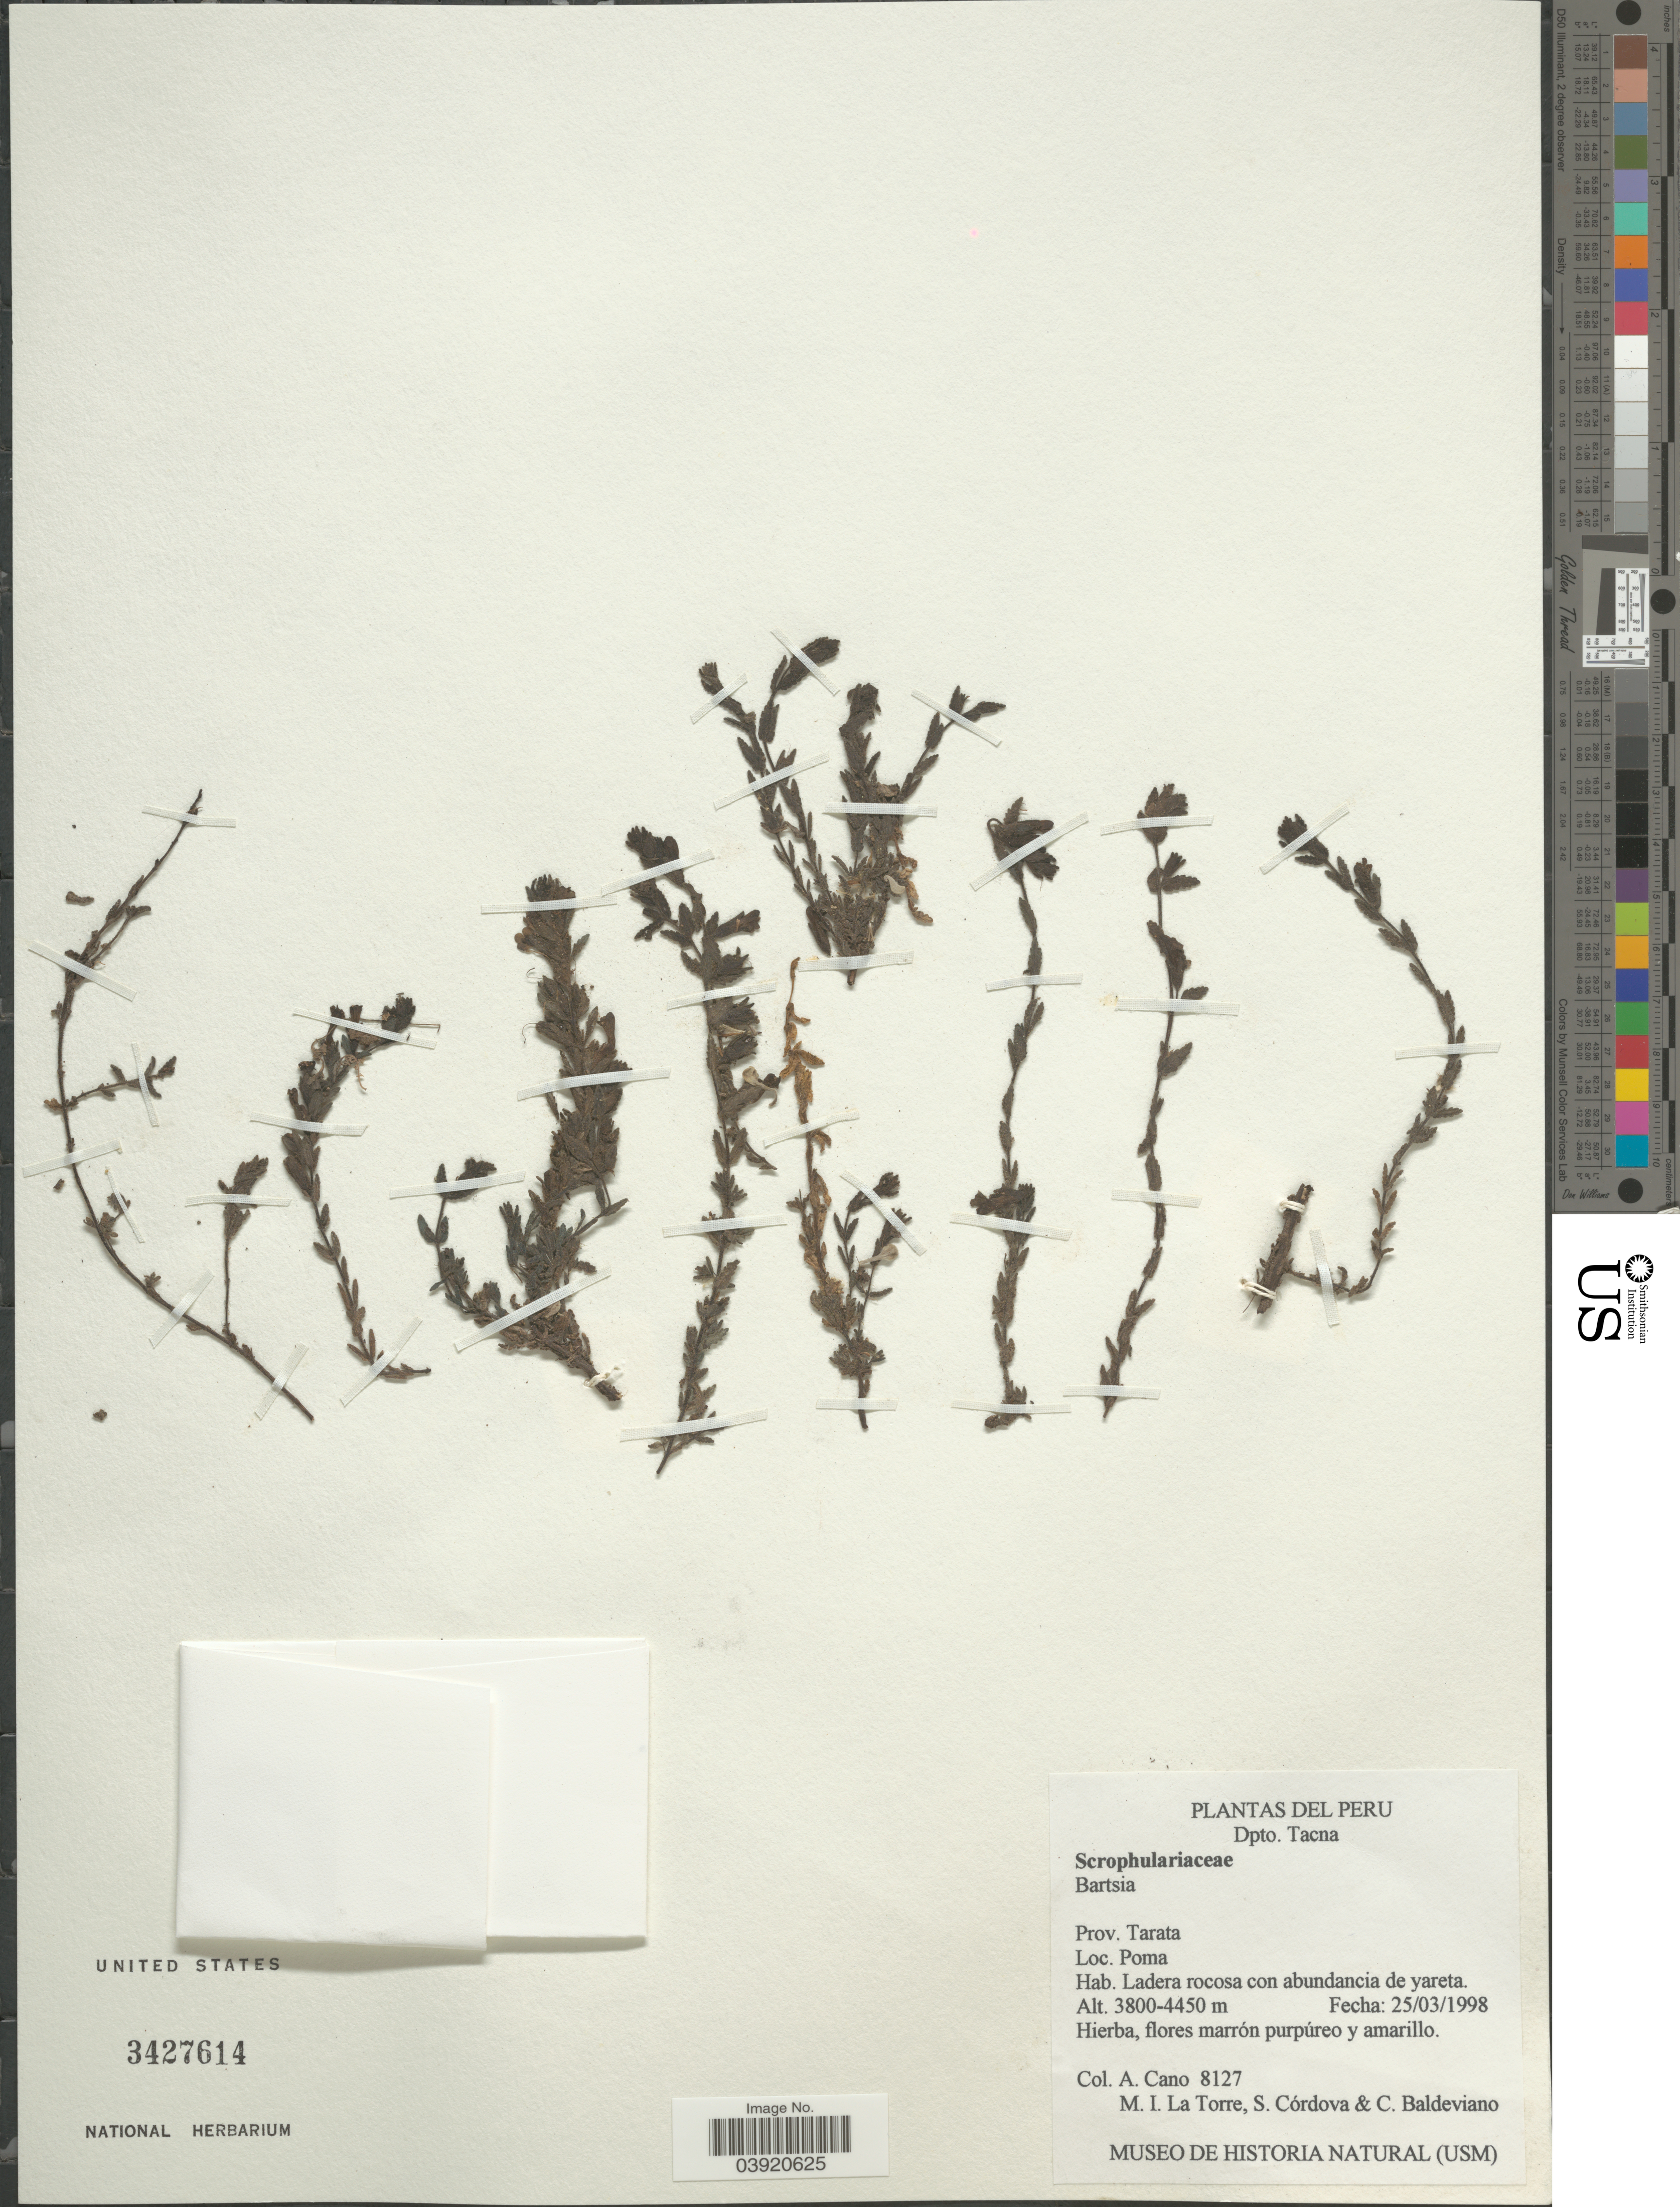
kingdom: Plantae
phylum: Tracheophyta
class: Magnoliopsida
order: Lamiales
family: Orobanchaceae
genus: Bartsia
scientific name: Bartsia sp.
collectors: A. Cano, M. I. La Torre, S. Cordova & C. Baldeviano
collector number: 8127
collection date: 1998-03-25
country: Peru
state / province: Tacna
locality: Dpto. Tacna. Prov. Tarata. Poma.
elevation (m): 3800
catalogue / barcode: US 3427614